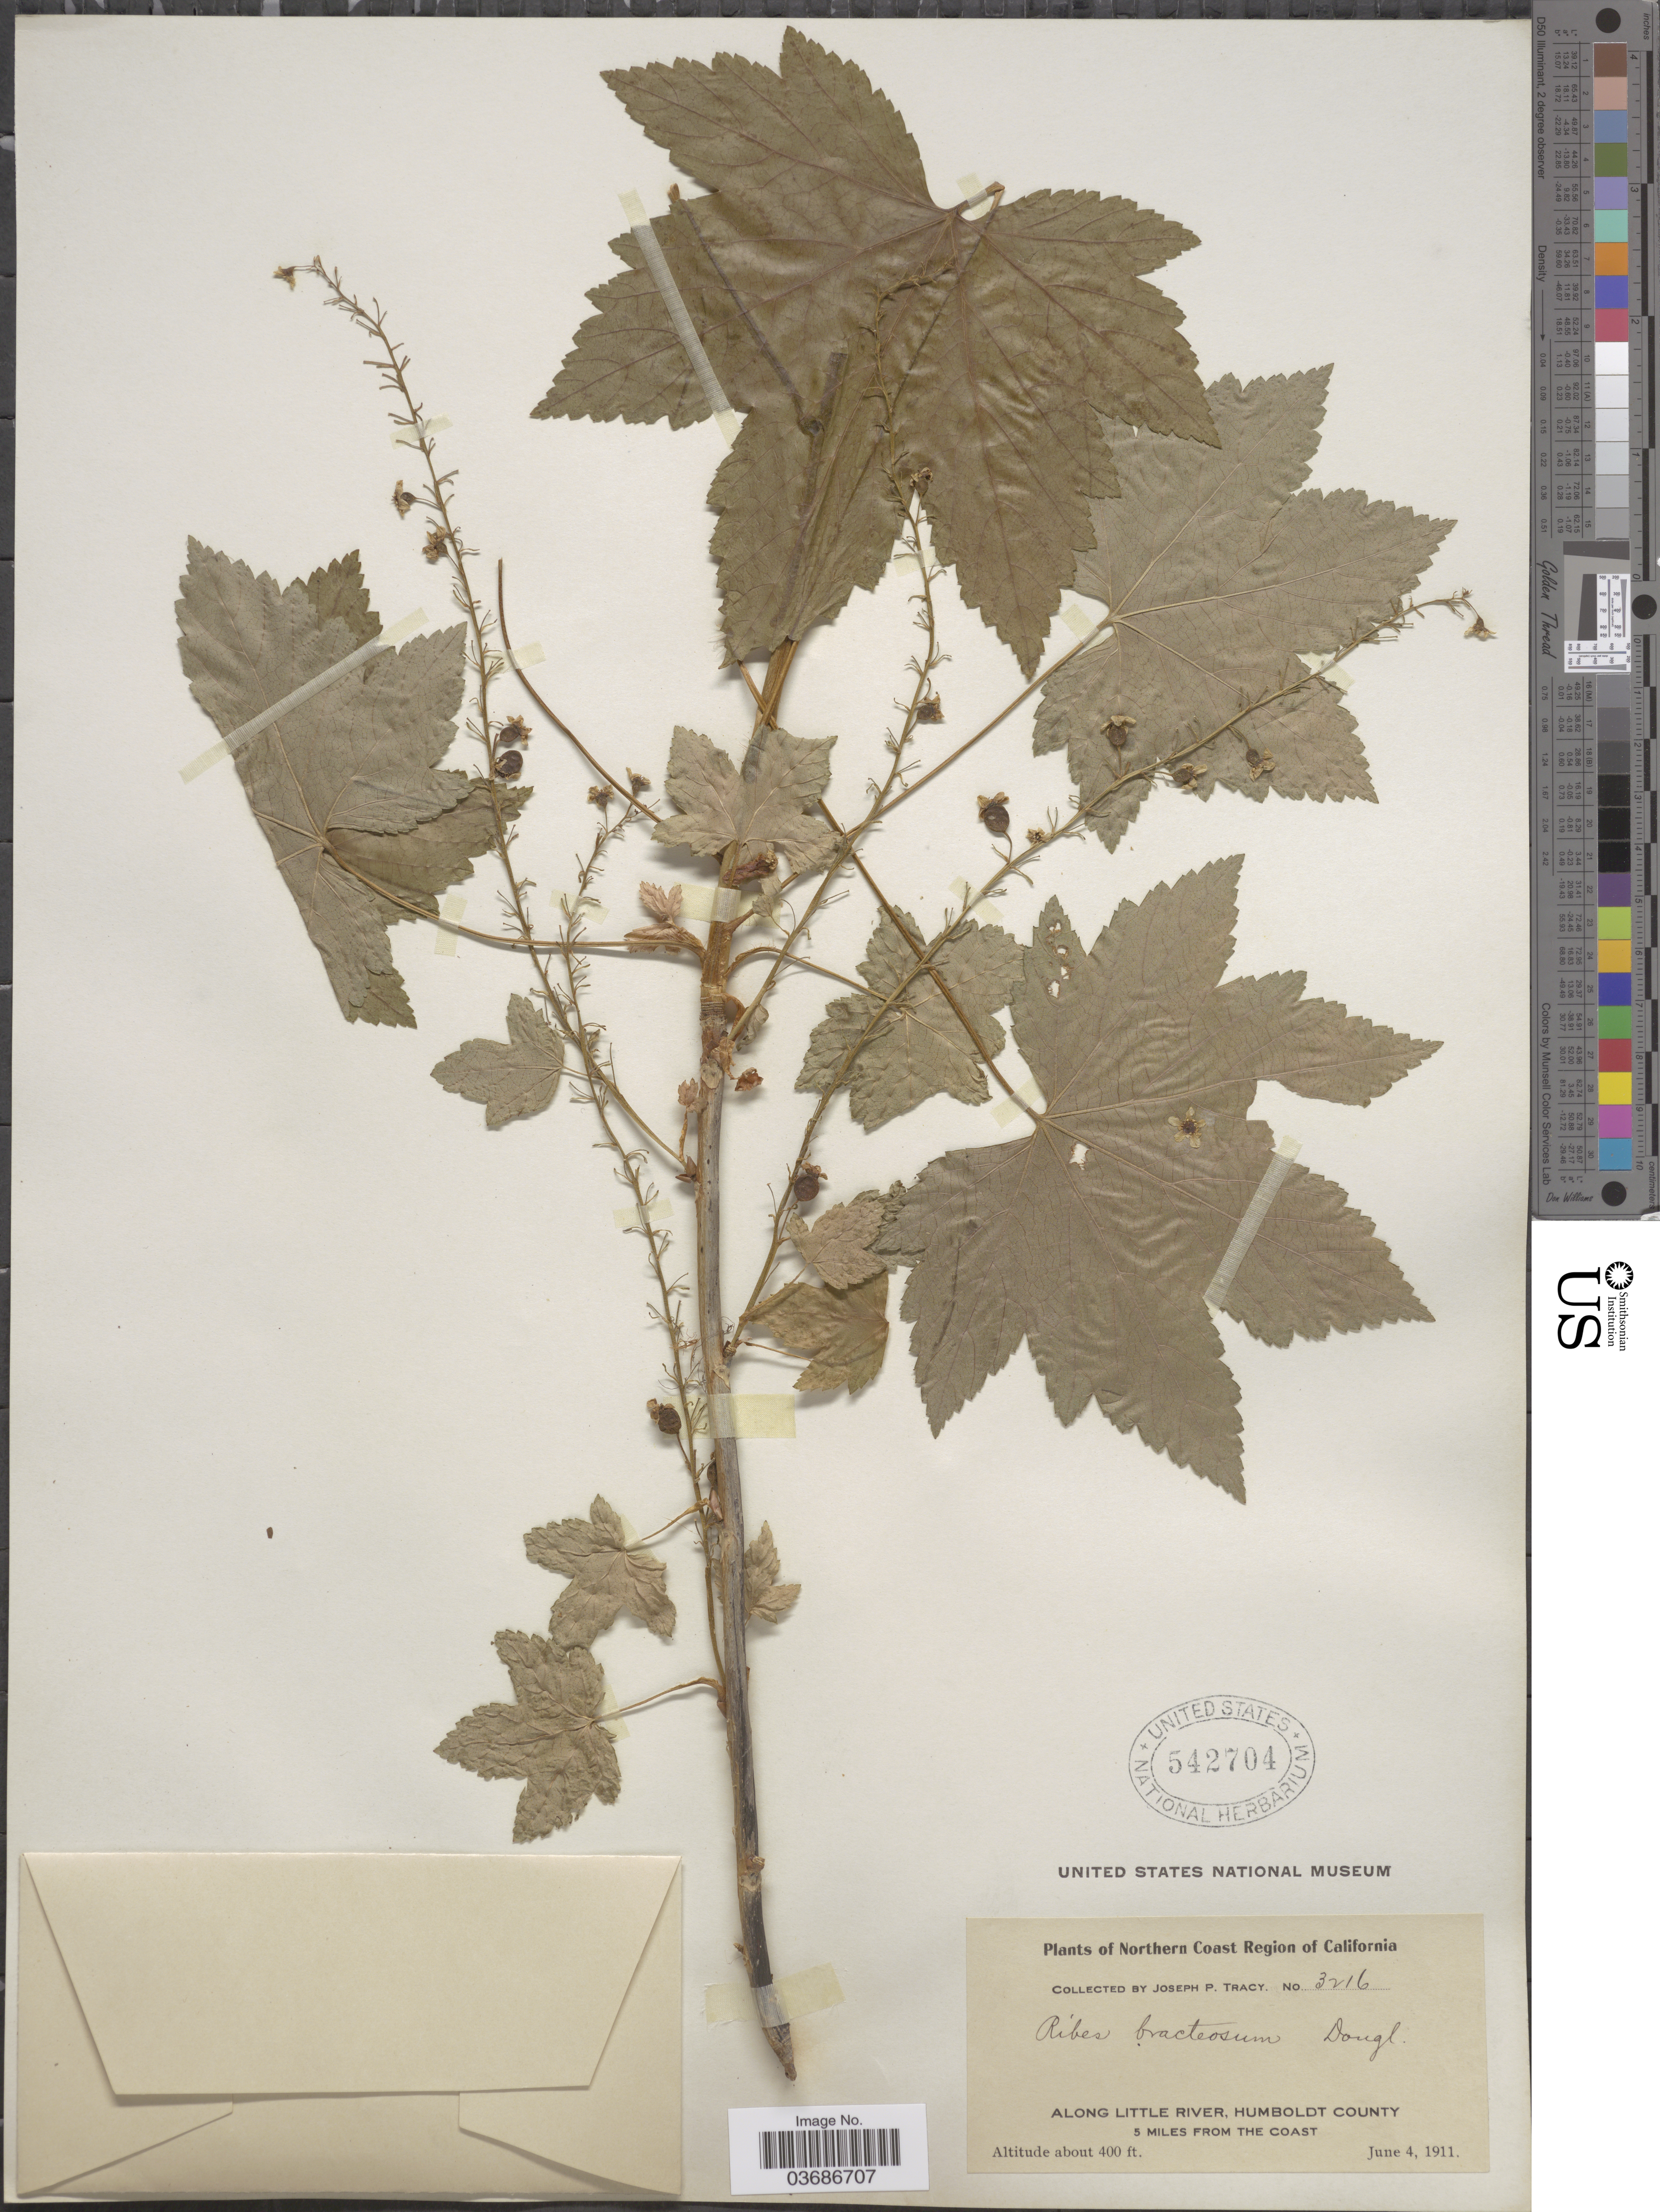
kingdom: Plantae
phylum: Tracheophyta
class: Magnoliopsida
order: Saxifragales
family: Grossulariaceae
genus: Ribes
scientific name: Ribes bracteosum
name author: Douglas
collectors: J. Tracy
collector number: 3216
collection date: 1911-06-04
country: United States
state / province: California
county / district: Humboldt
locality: Northern Coast Region of California. Along Little River, Humboldt County. 5 miles from the coast.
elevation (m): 122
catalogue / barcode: US 542704